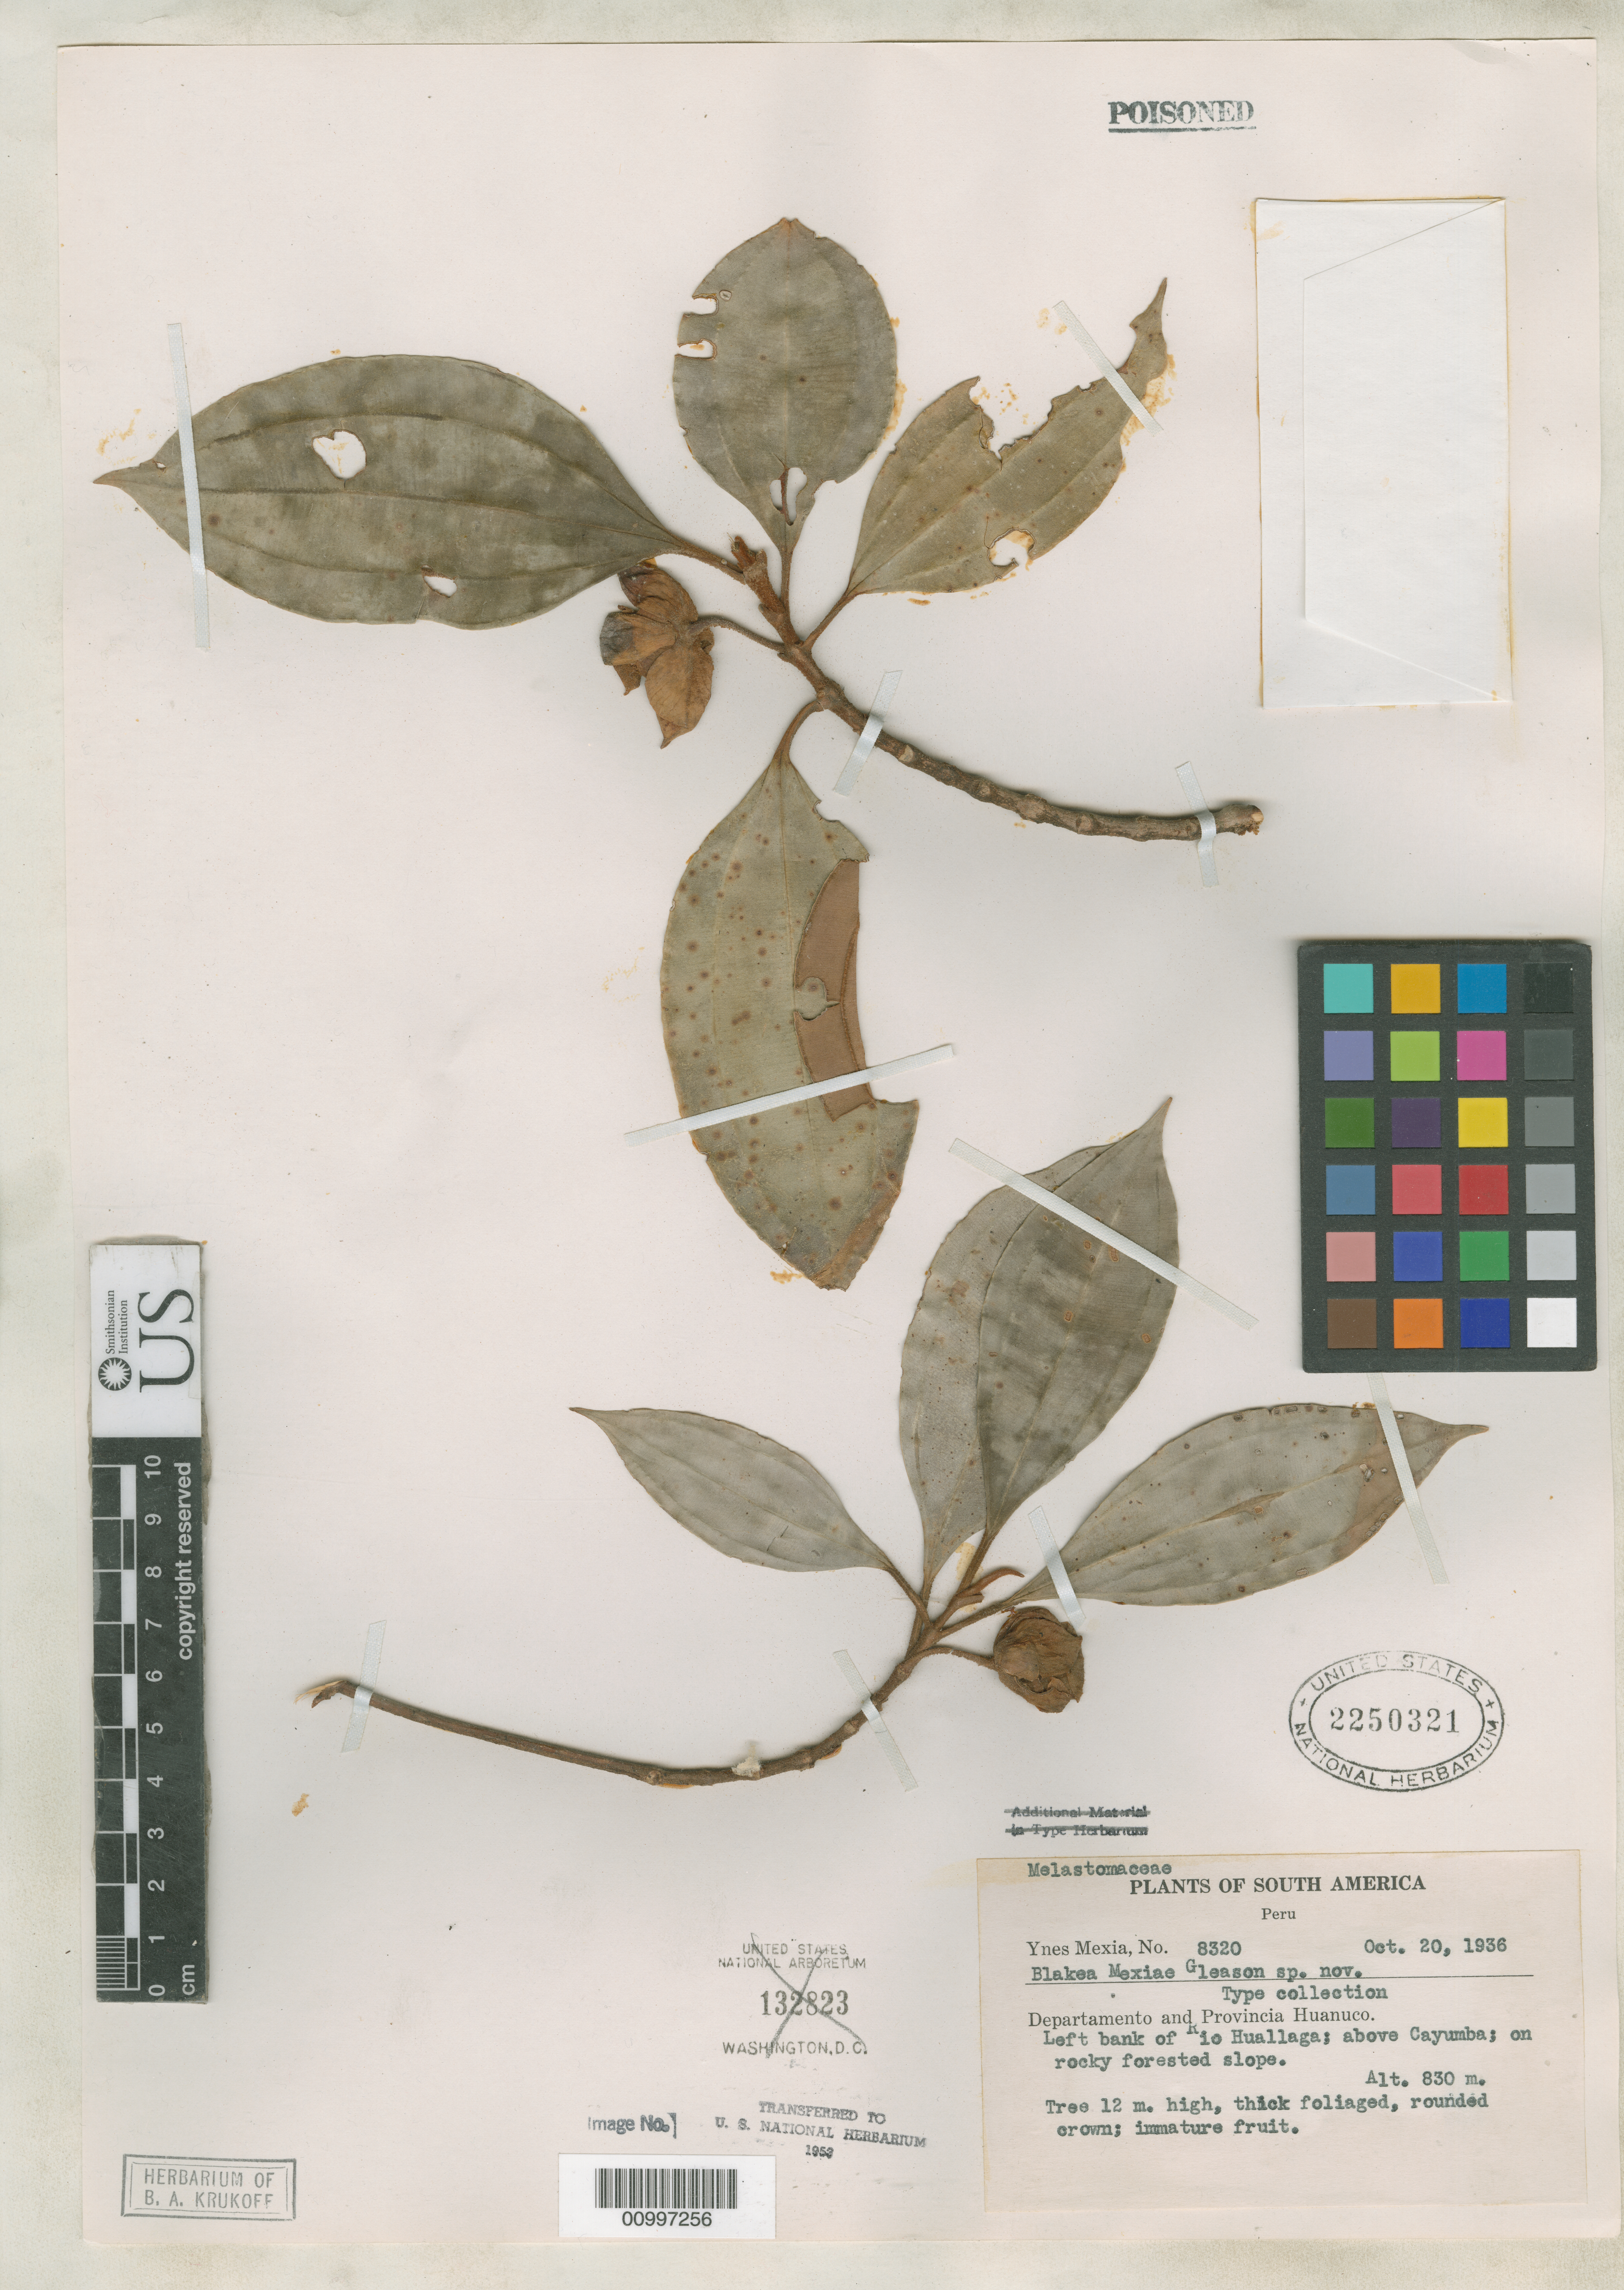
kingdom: Plantae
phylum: Tracheophyta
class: Magnoliopsida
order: Myrtales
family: Melastomataceae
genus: Blakea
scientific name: Blakea mexiae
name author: Gleason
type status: Isotype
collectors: Y. Mexia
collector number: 8320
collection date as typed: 20 Oct 1936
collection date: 1936-10-20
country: Peru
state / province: Huánuco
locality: Left bank of Rio Huallaga; aove Cayumba.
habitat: Rocky forested slope.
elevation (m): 830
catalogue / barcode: US 2250321